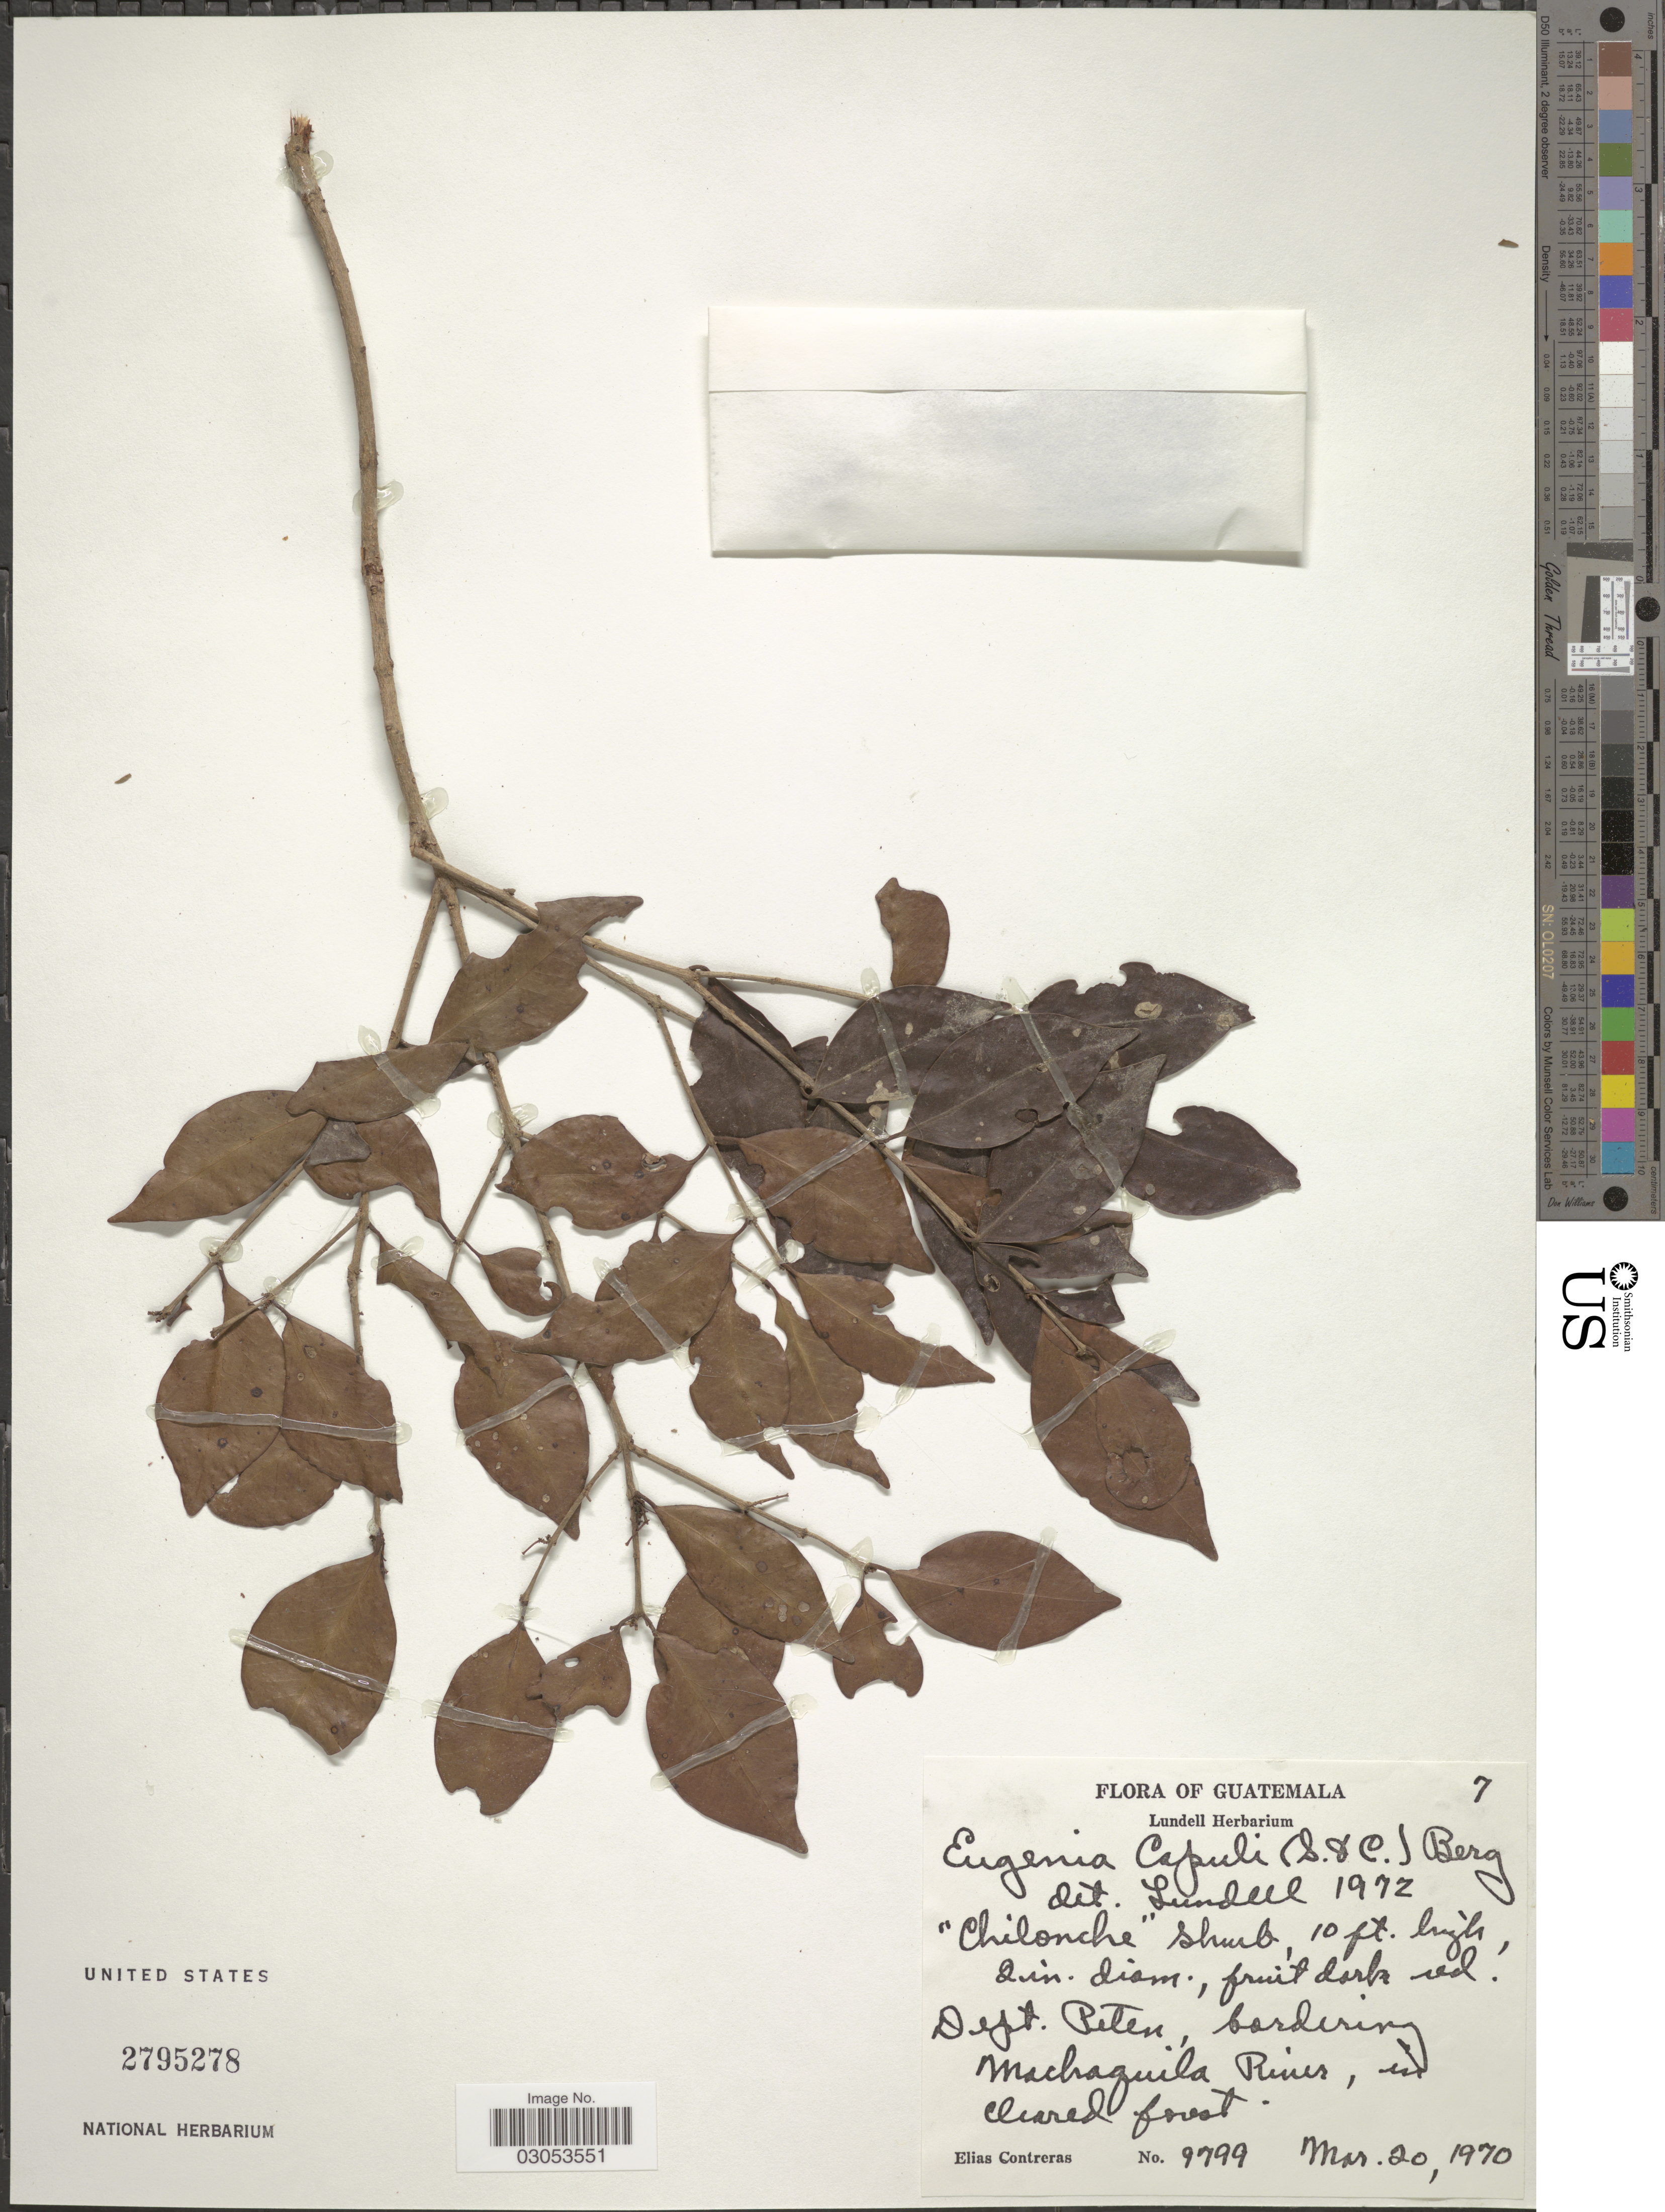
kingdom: Plantae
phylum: Tracheophyta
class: Magnoliopsida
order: Myrtales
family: Myrtaceae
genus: Eugenia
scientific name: Eugenia capuli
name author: (Schltdl. & Cham.) Hook. & Arn.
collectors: E. Contreras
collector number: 9799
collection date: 1970-03-20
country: Guatemala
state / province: El Petén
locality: Dept. Peten, bordering Machaquila River, in cleared forest.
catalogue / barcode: US 2795278